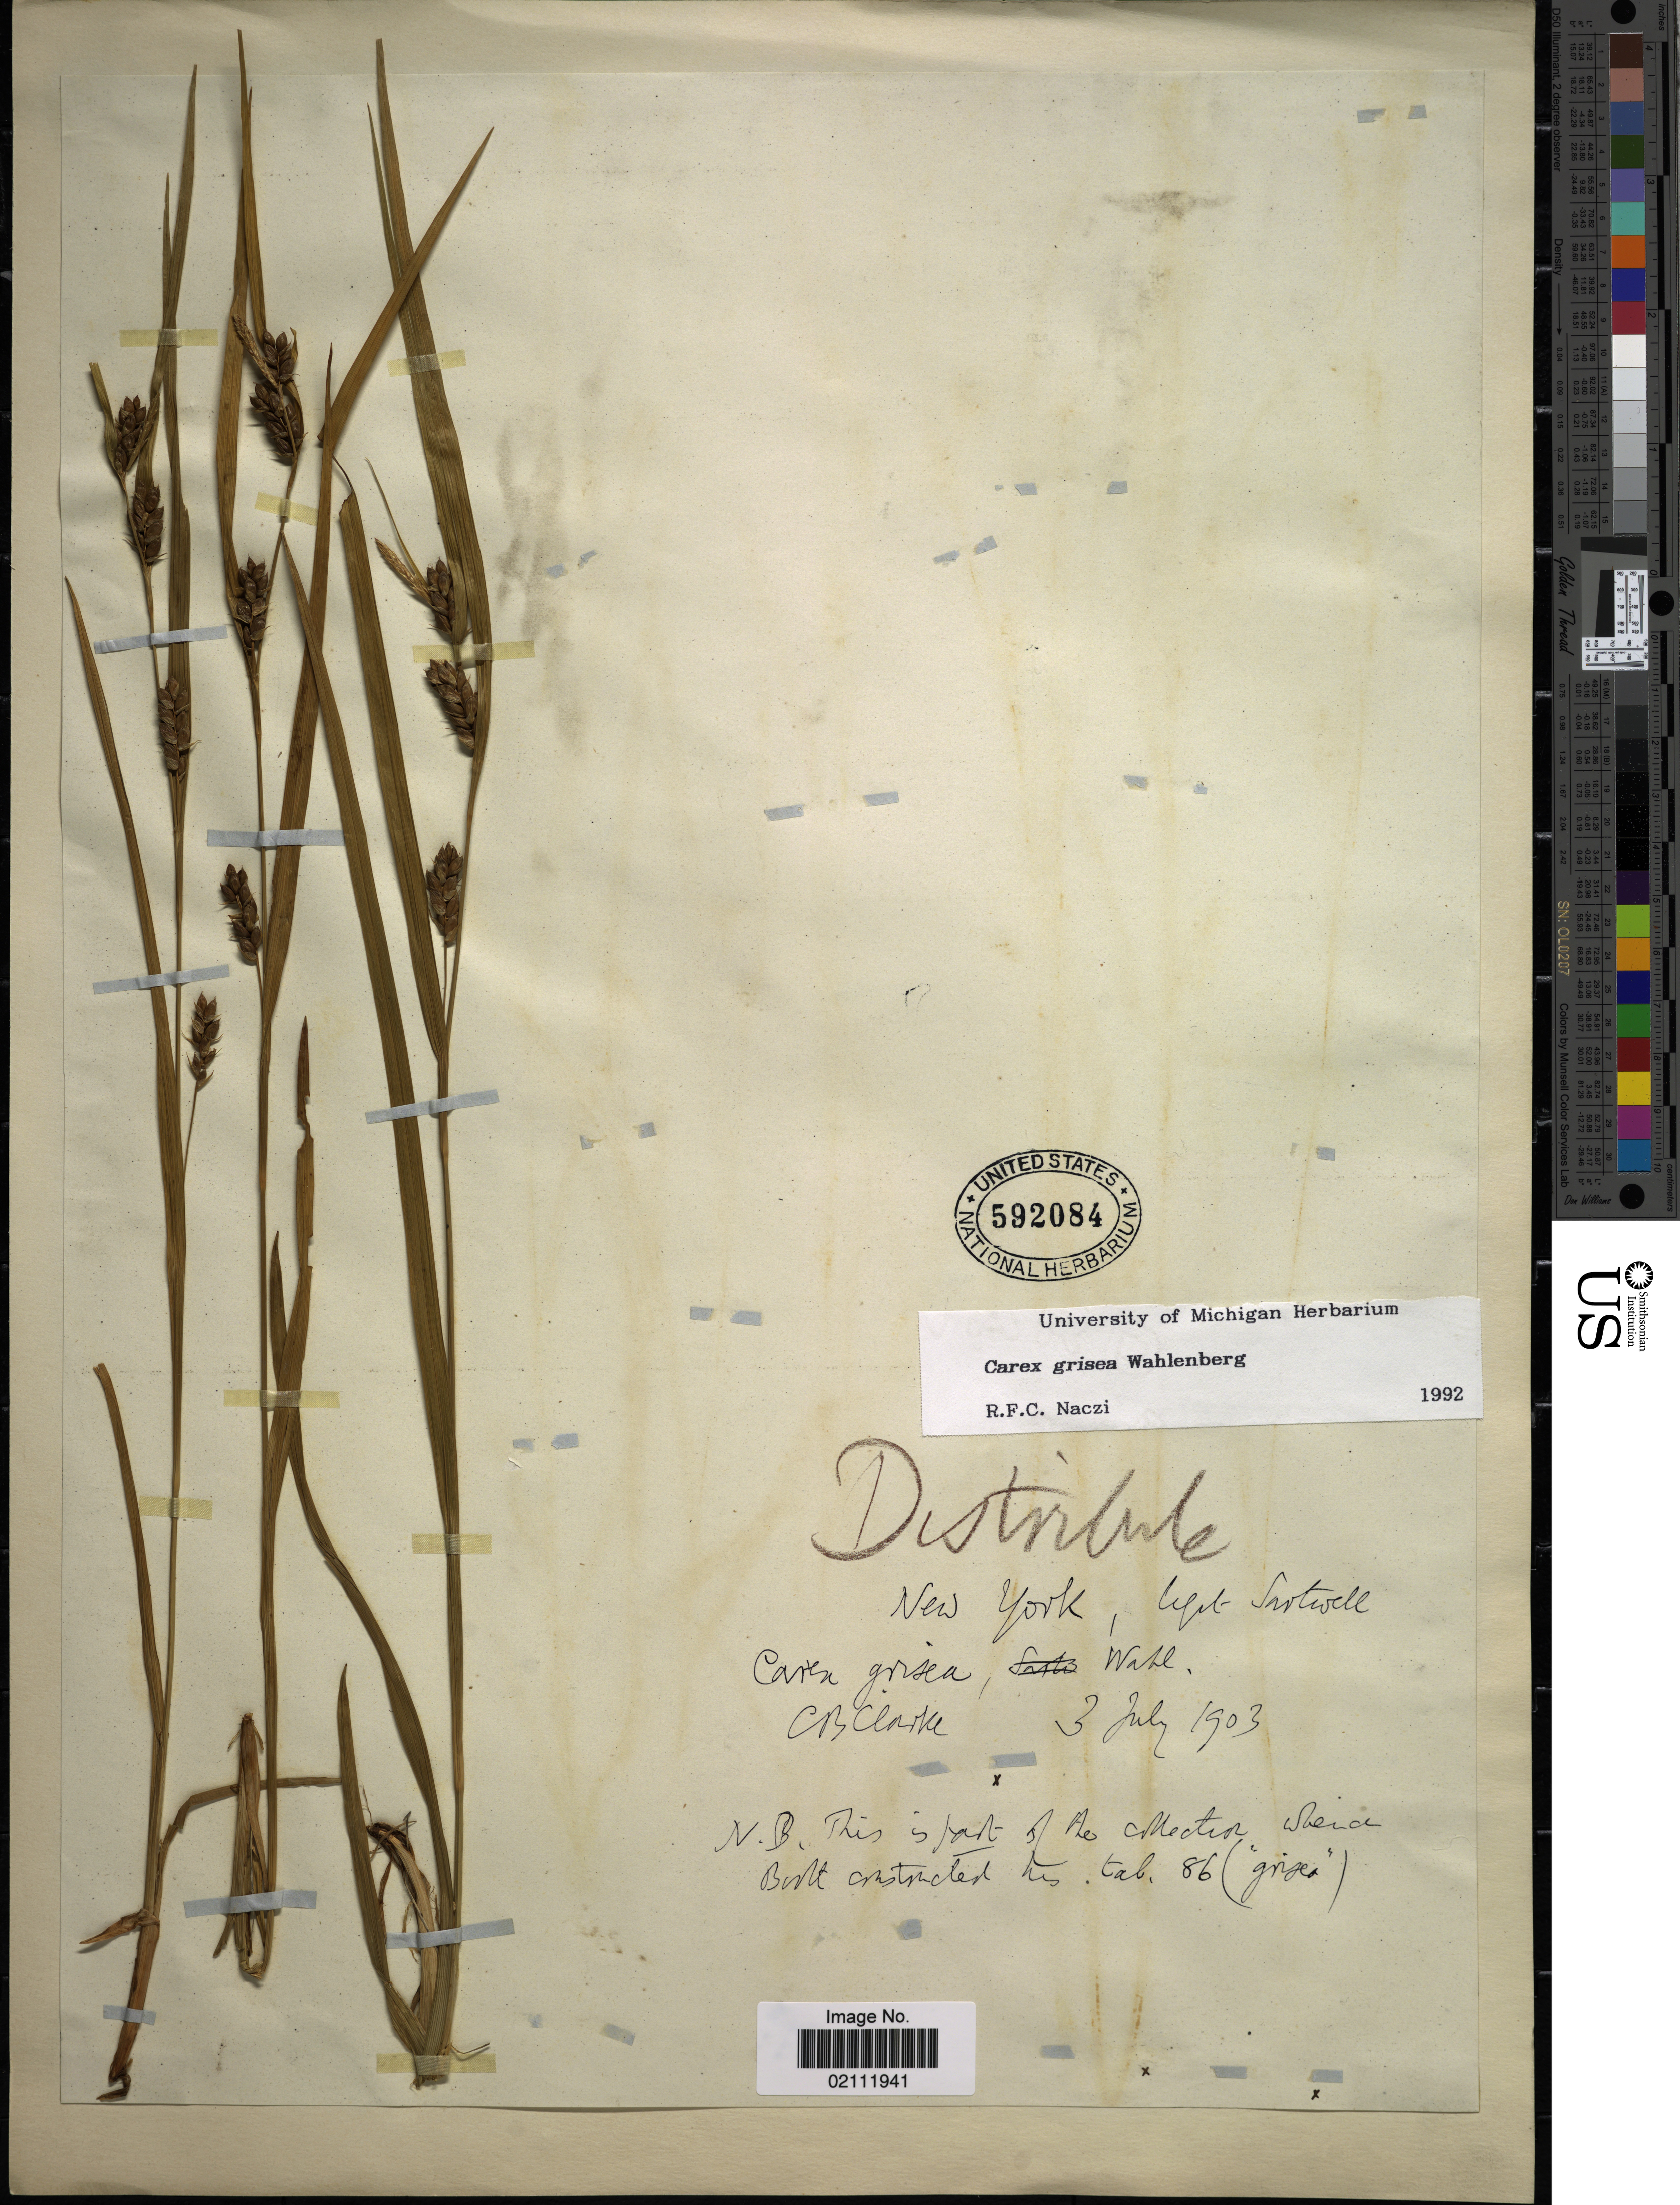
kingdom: Plantae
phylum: Tracheophyta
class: Liliopsida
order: Poales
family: Cyperaceae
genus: Carex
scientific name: Carex grisea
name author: Wahlenb.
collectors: Sartwell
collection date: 1903-07-03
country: United States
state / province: New York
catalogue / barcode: US 592084